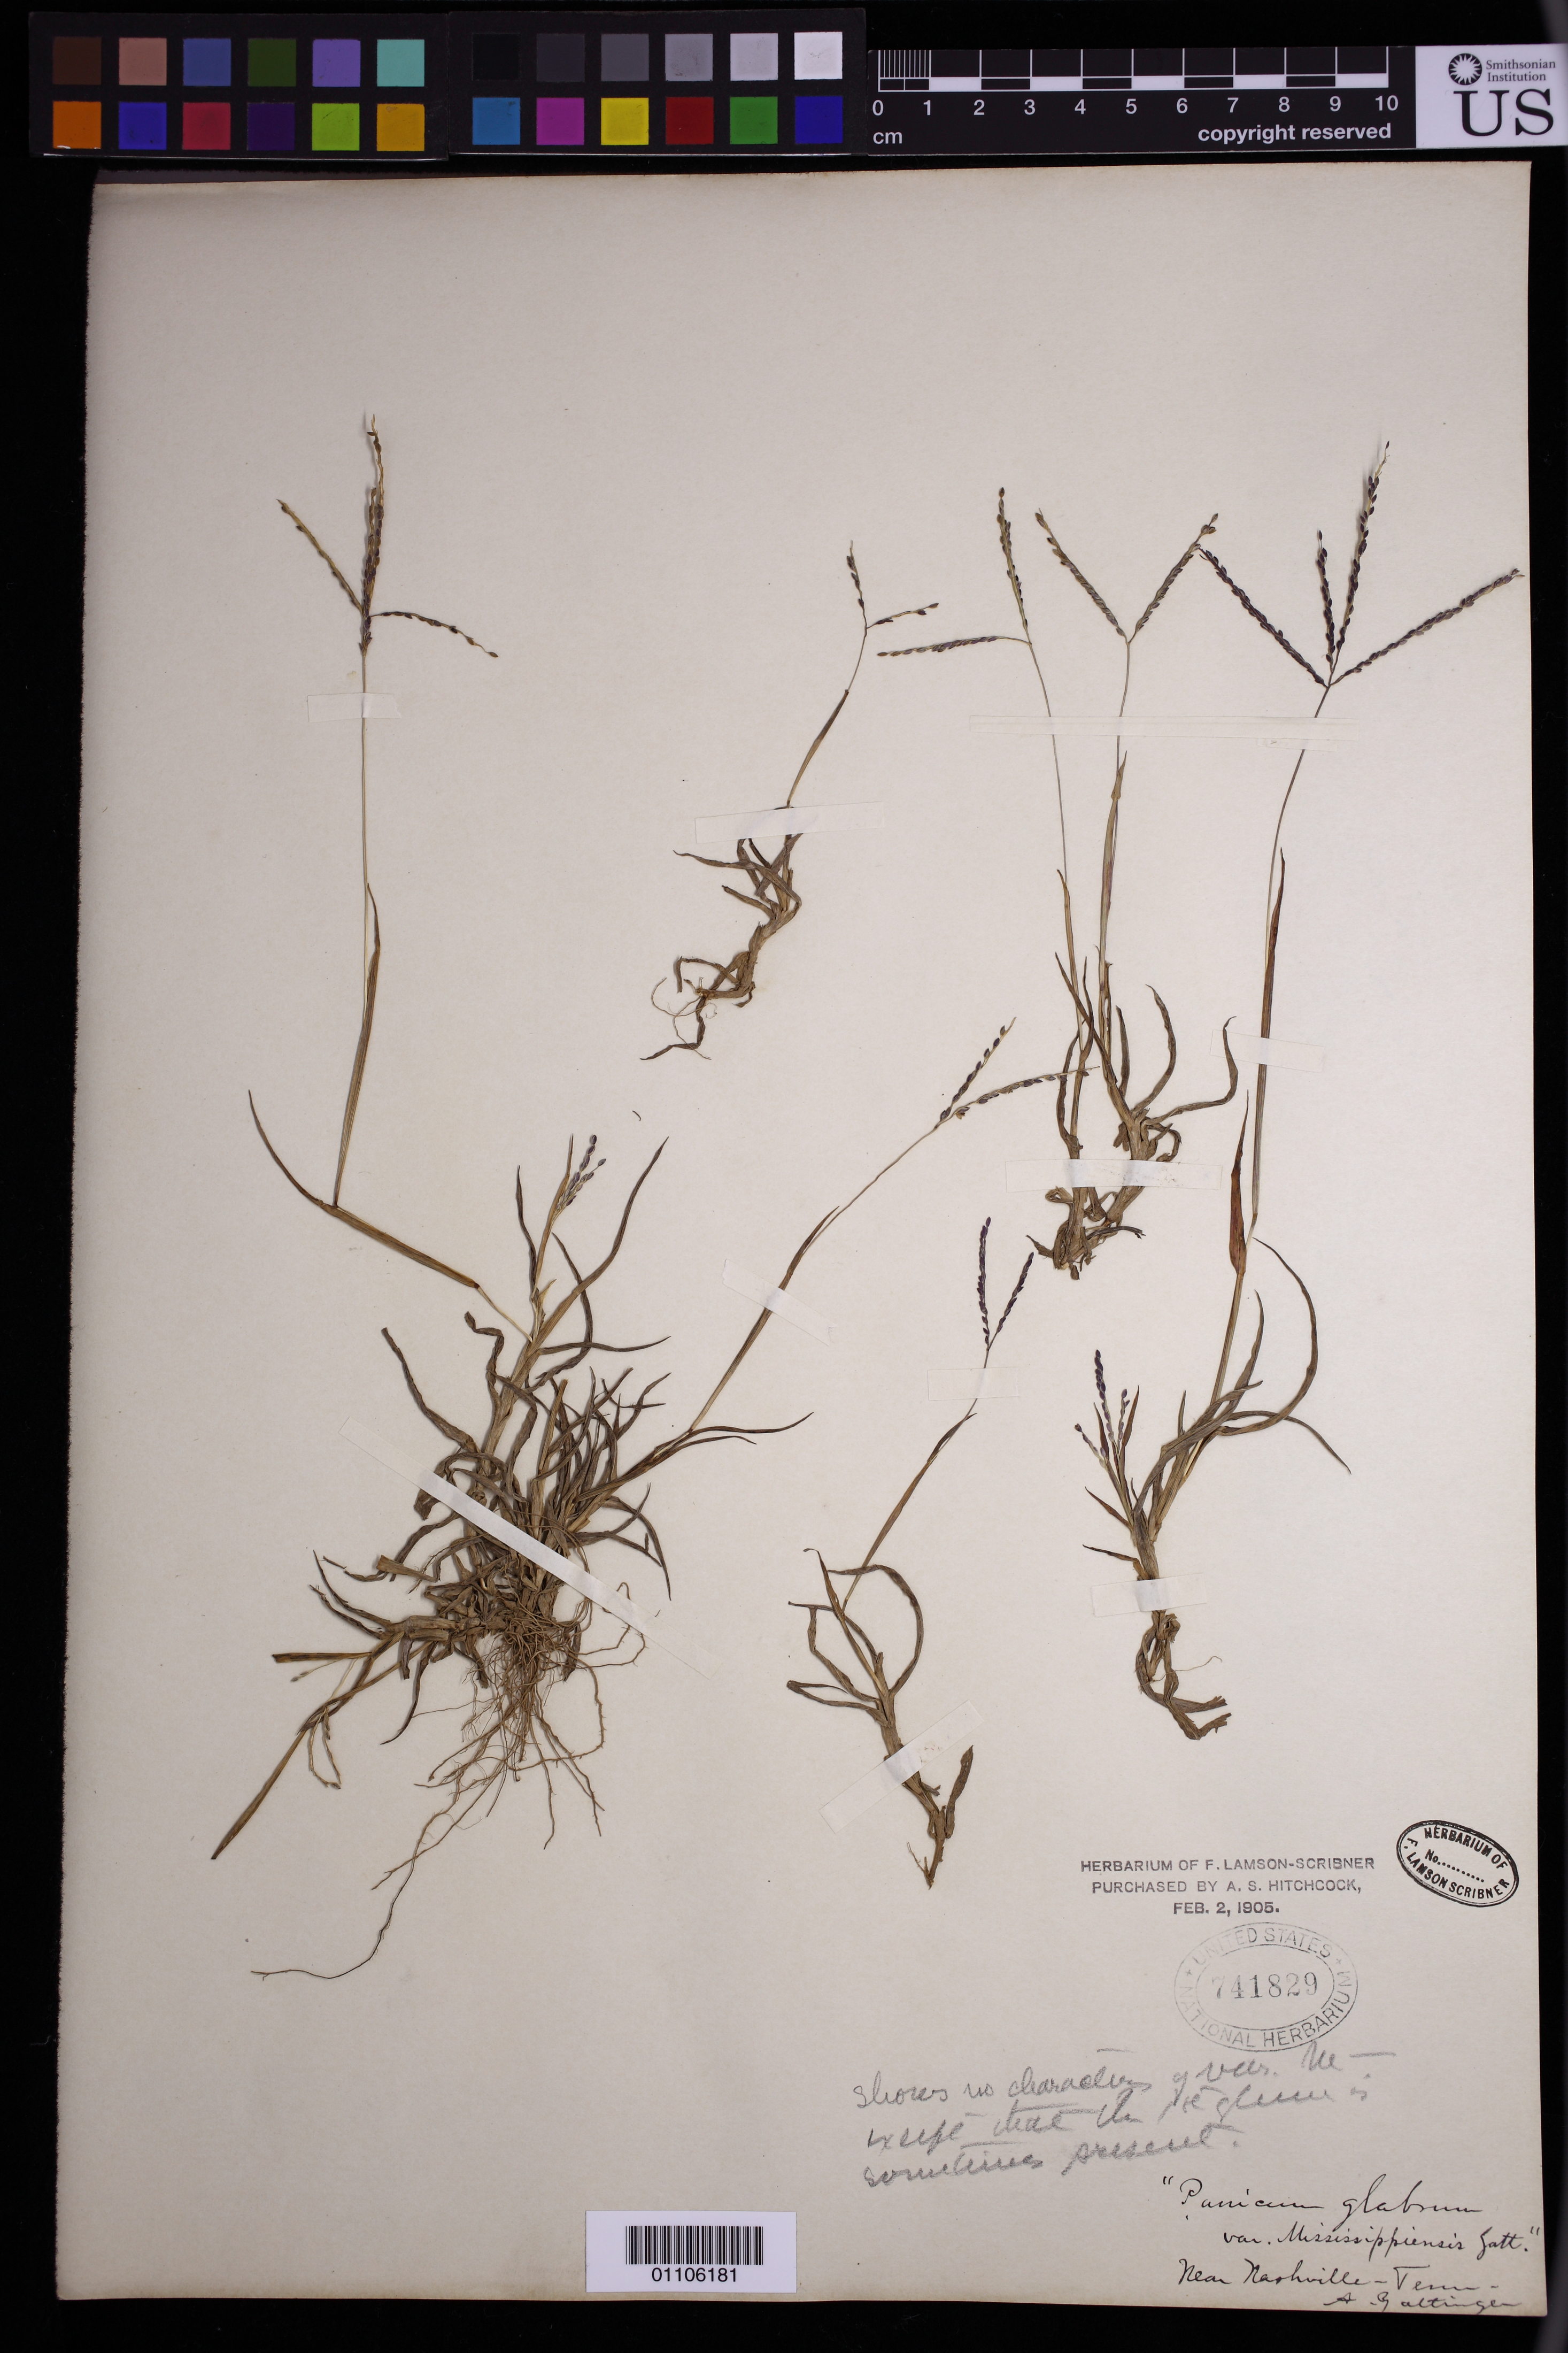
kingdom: Plantae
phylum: Tracheophyta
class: Liliopsida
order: Poales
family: Poaceae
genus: Panicum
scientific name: Panicum glabrum var. mississippiense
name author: Gatt. in Vasey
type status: Possible Type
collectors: A. Gattinger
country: United States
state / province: Tennessee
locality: Near Nashville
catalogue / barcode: US 741829